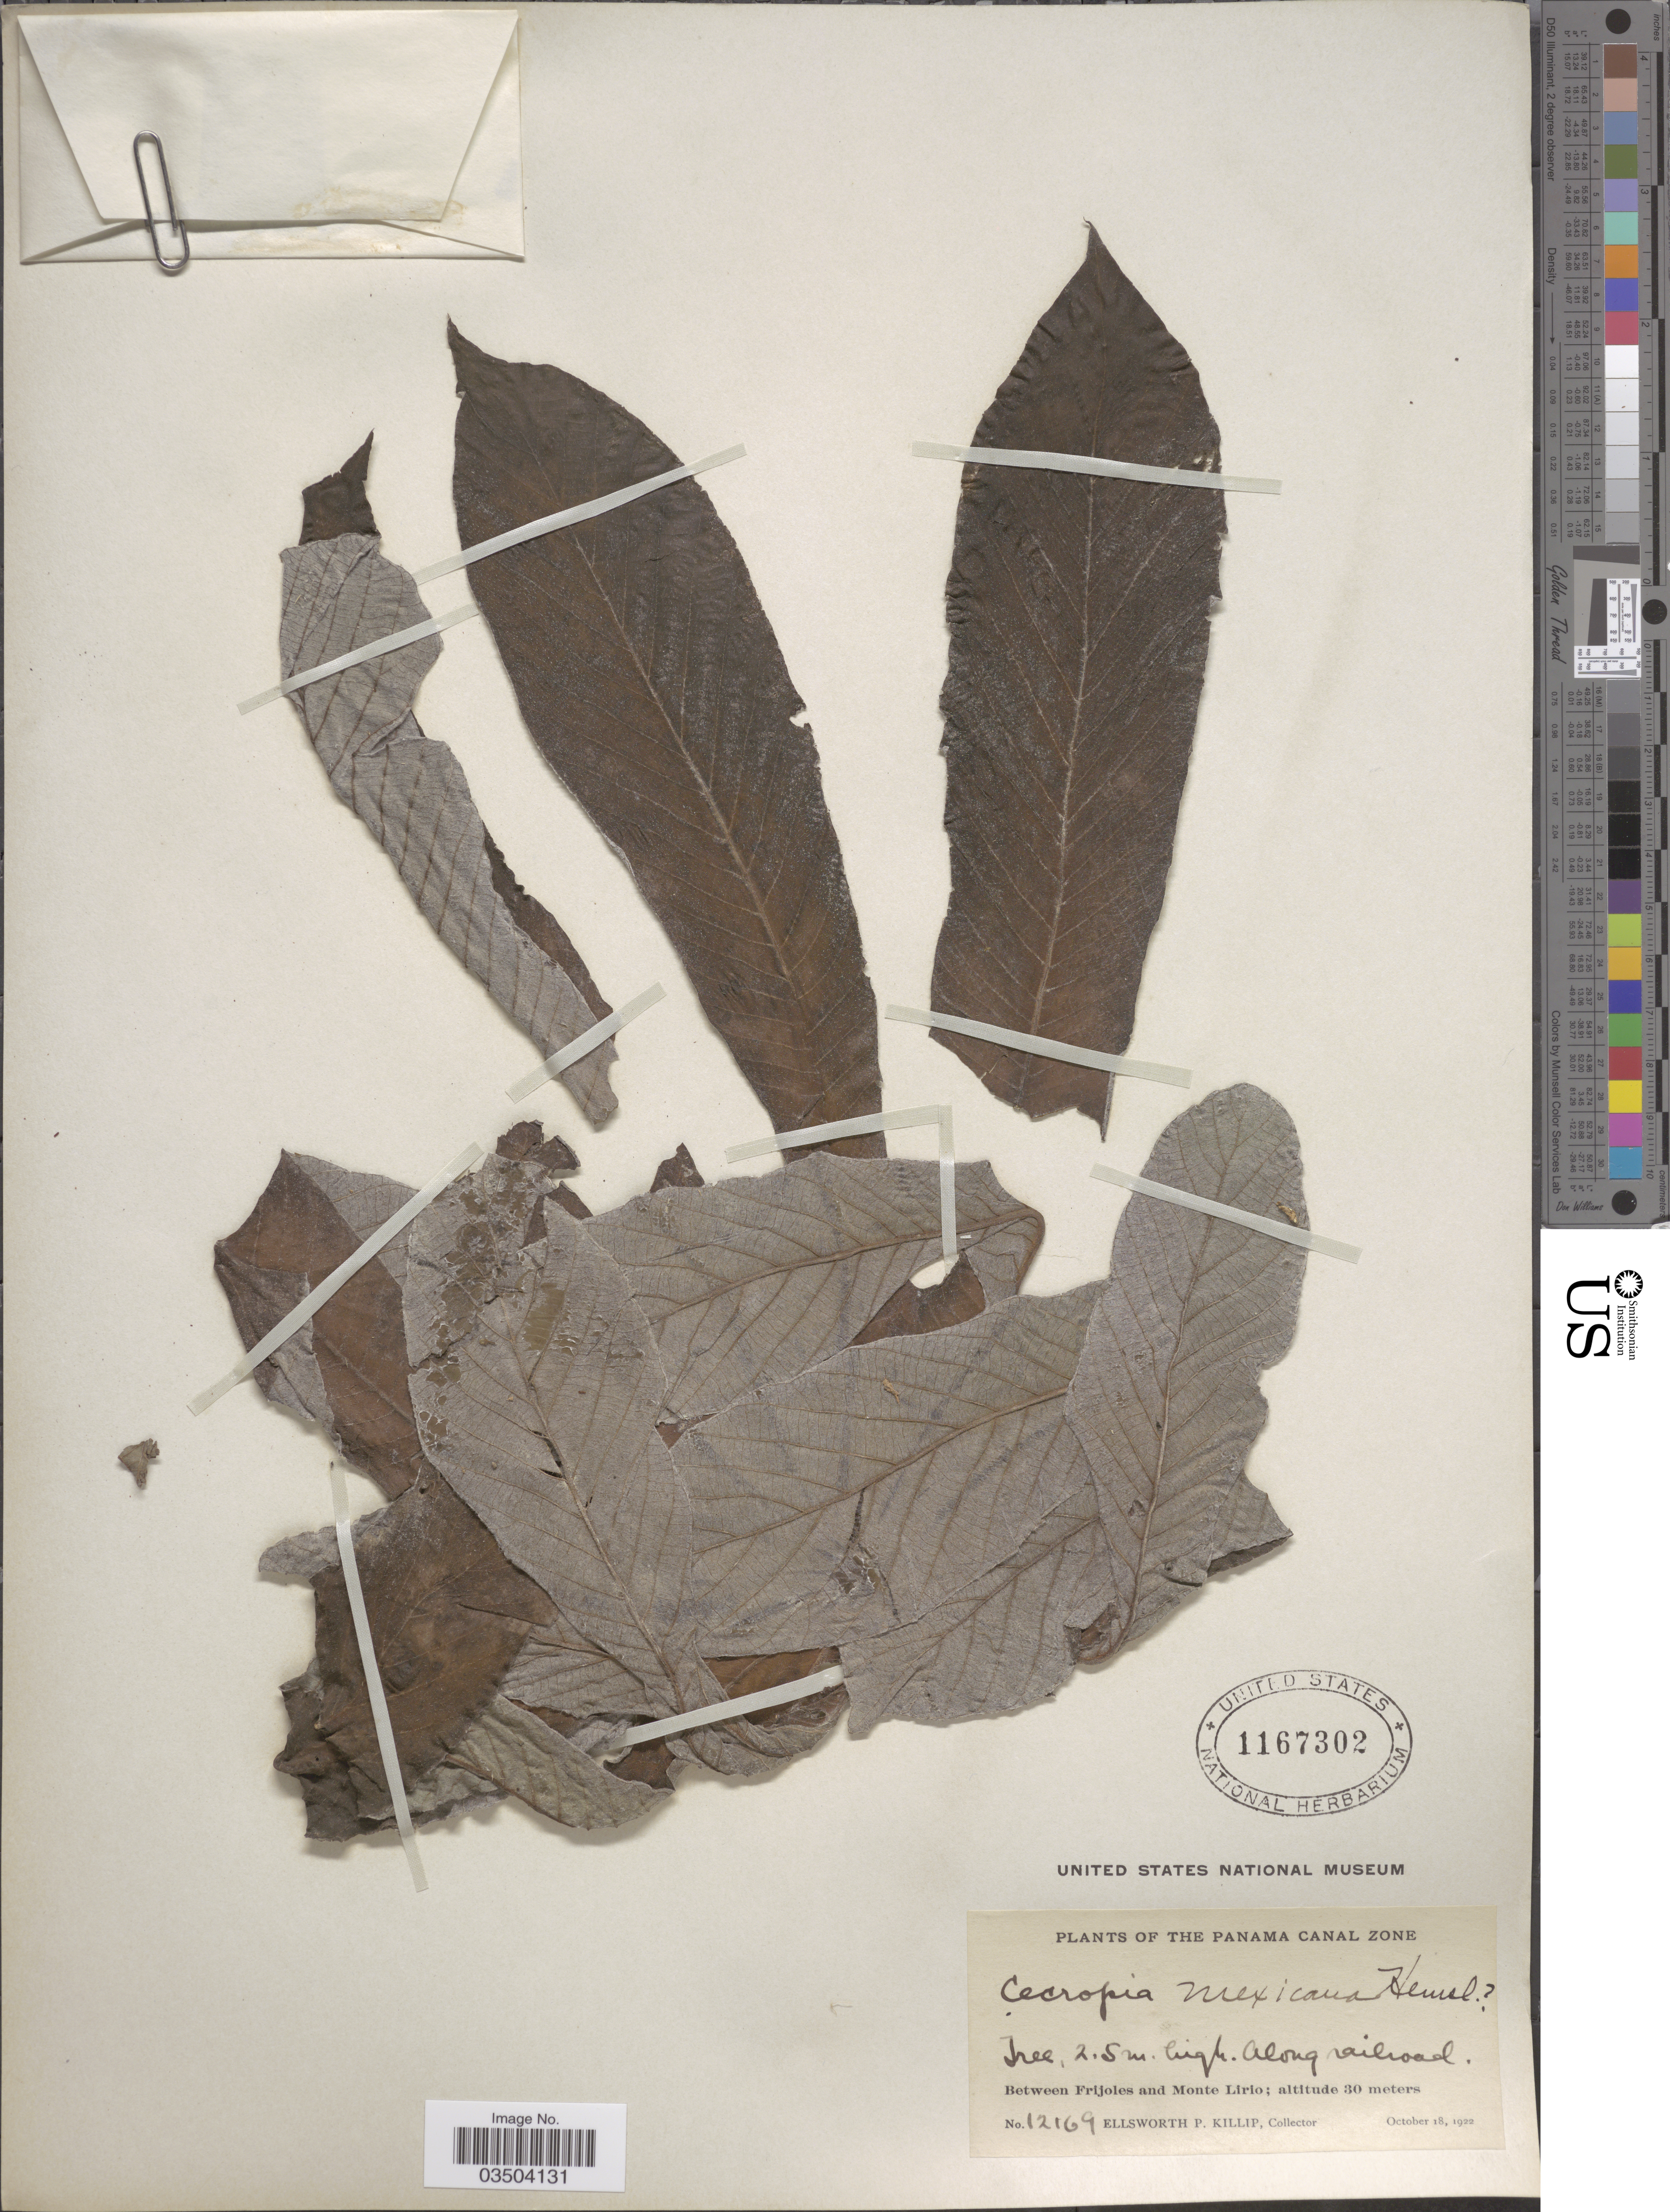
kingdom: Plantae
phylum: Tracheophyta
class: Magnoliopsida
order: Rosales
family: Urticaceae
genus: Cecropia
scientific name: Cecropia obtusifolia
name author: Bertol.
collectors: E. P. Killip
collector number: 12169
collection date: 1922-10-18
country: Panama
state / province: Colón / Panamá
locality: The Panama Canal Zone. Along railroad. Between Frijoles and Monte Lirio.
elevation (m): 30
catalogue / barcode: US 1167302